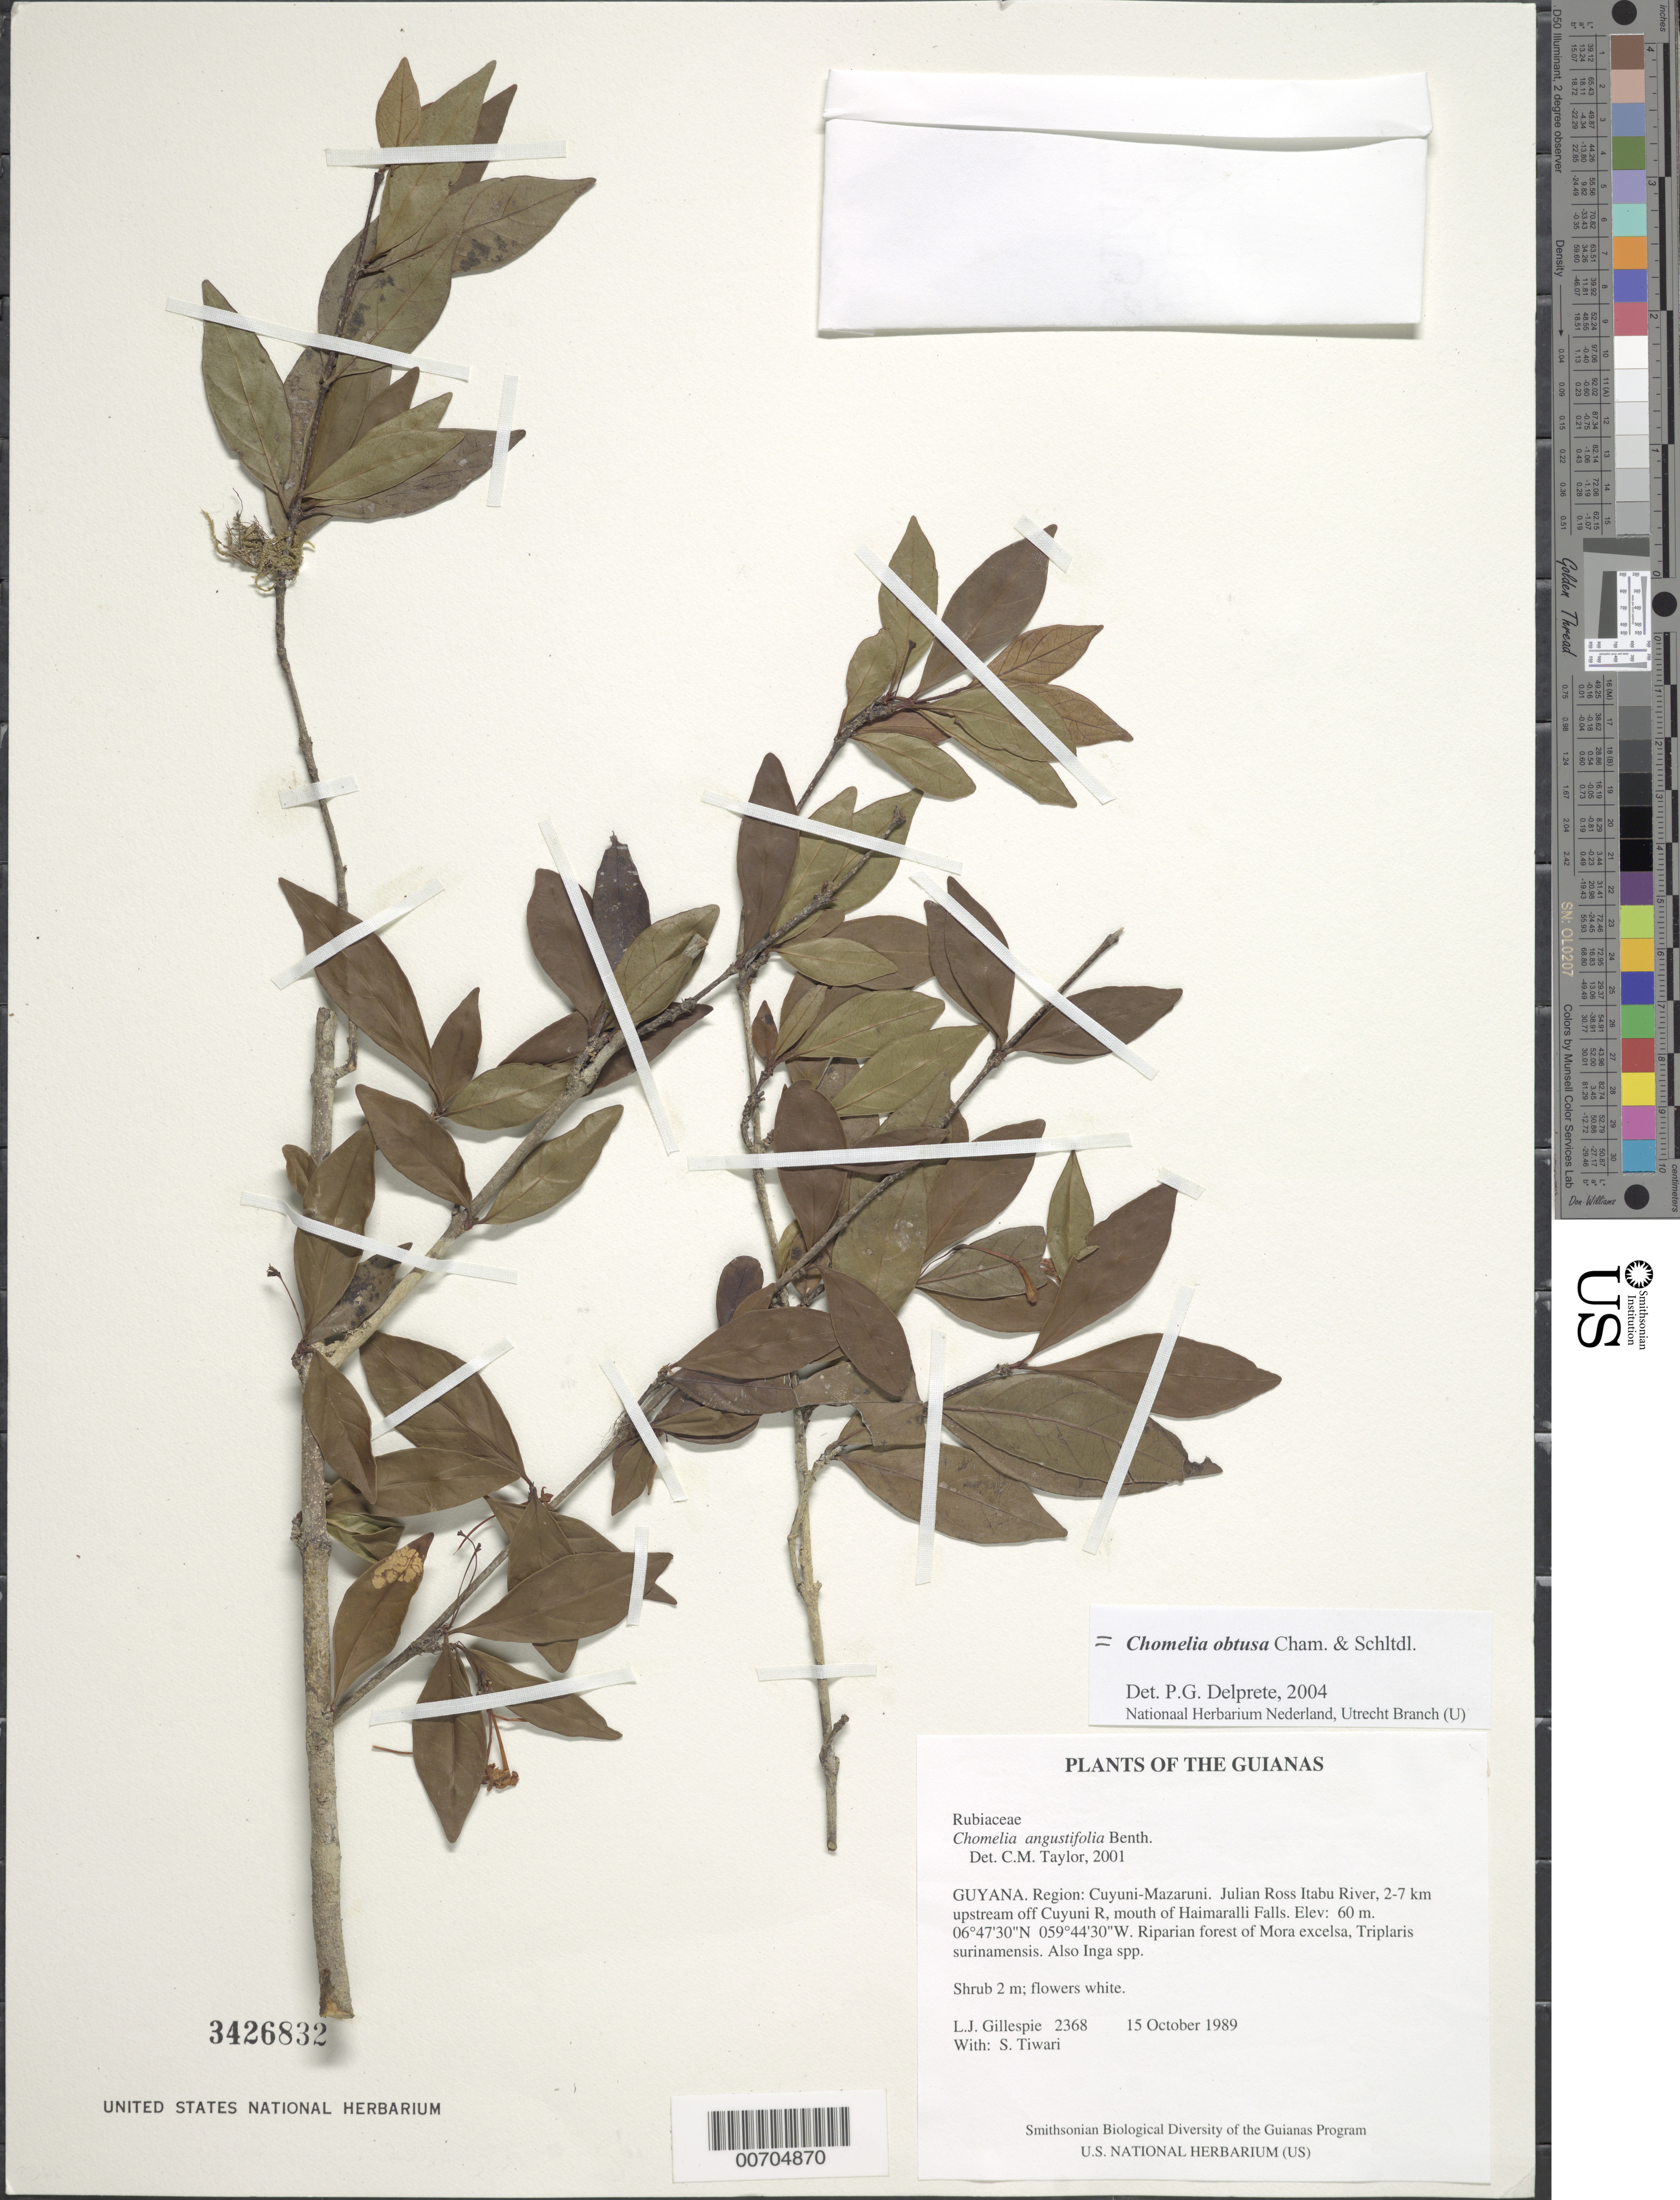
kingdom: Plantae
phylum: Tracheophyta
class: Magnoliopsida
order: Gentianales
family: Rubiaceae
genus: Chomelia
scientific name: Chomelia obtusa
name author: Cham. & Schltdl.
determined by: Delprete, P. G., Herb. de Guyane Cay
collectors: L. J. Gillespie & S. Tiwari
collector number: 2368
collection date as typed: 15 October 1989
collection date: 1989-10-15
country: Guyana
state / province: Cuyuni-Mazaruni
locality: Julian Ross Itabu River, 2-7 km upstream off Cuyuni R, mouth of Haimaralli Falls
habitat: Riparian forest of Mora excelsa, Triplaris surinamensis. Also Inga spp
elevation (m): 60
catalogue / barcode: US 3426832